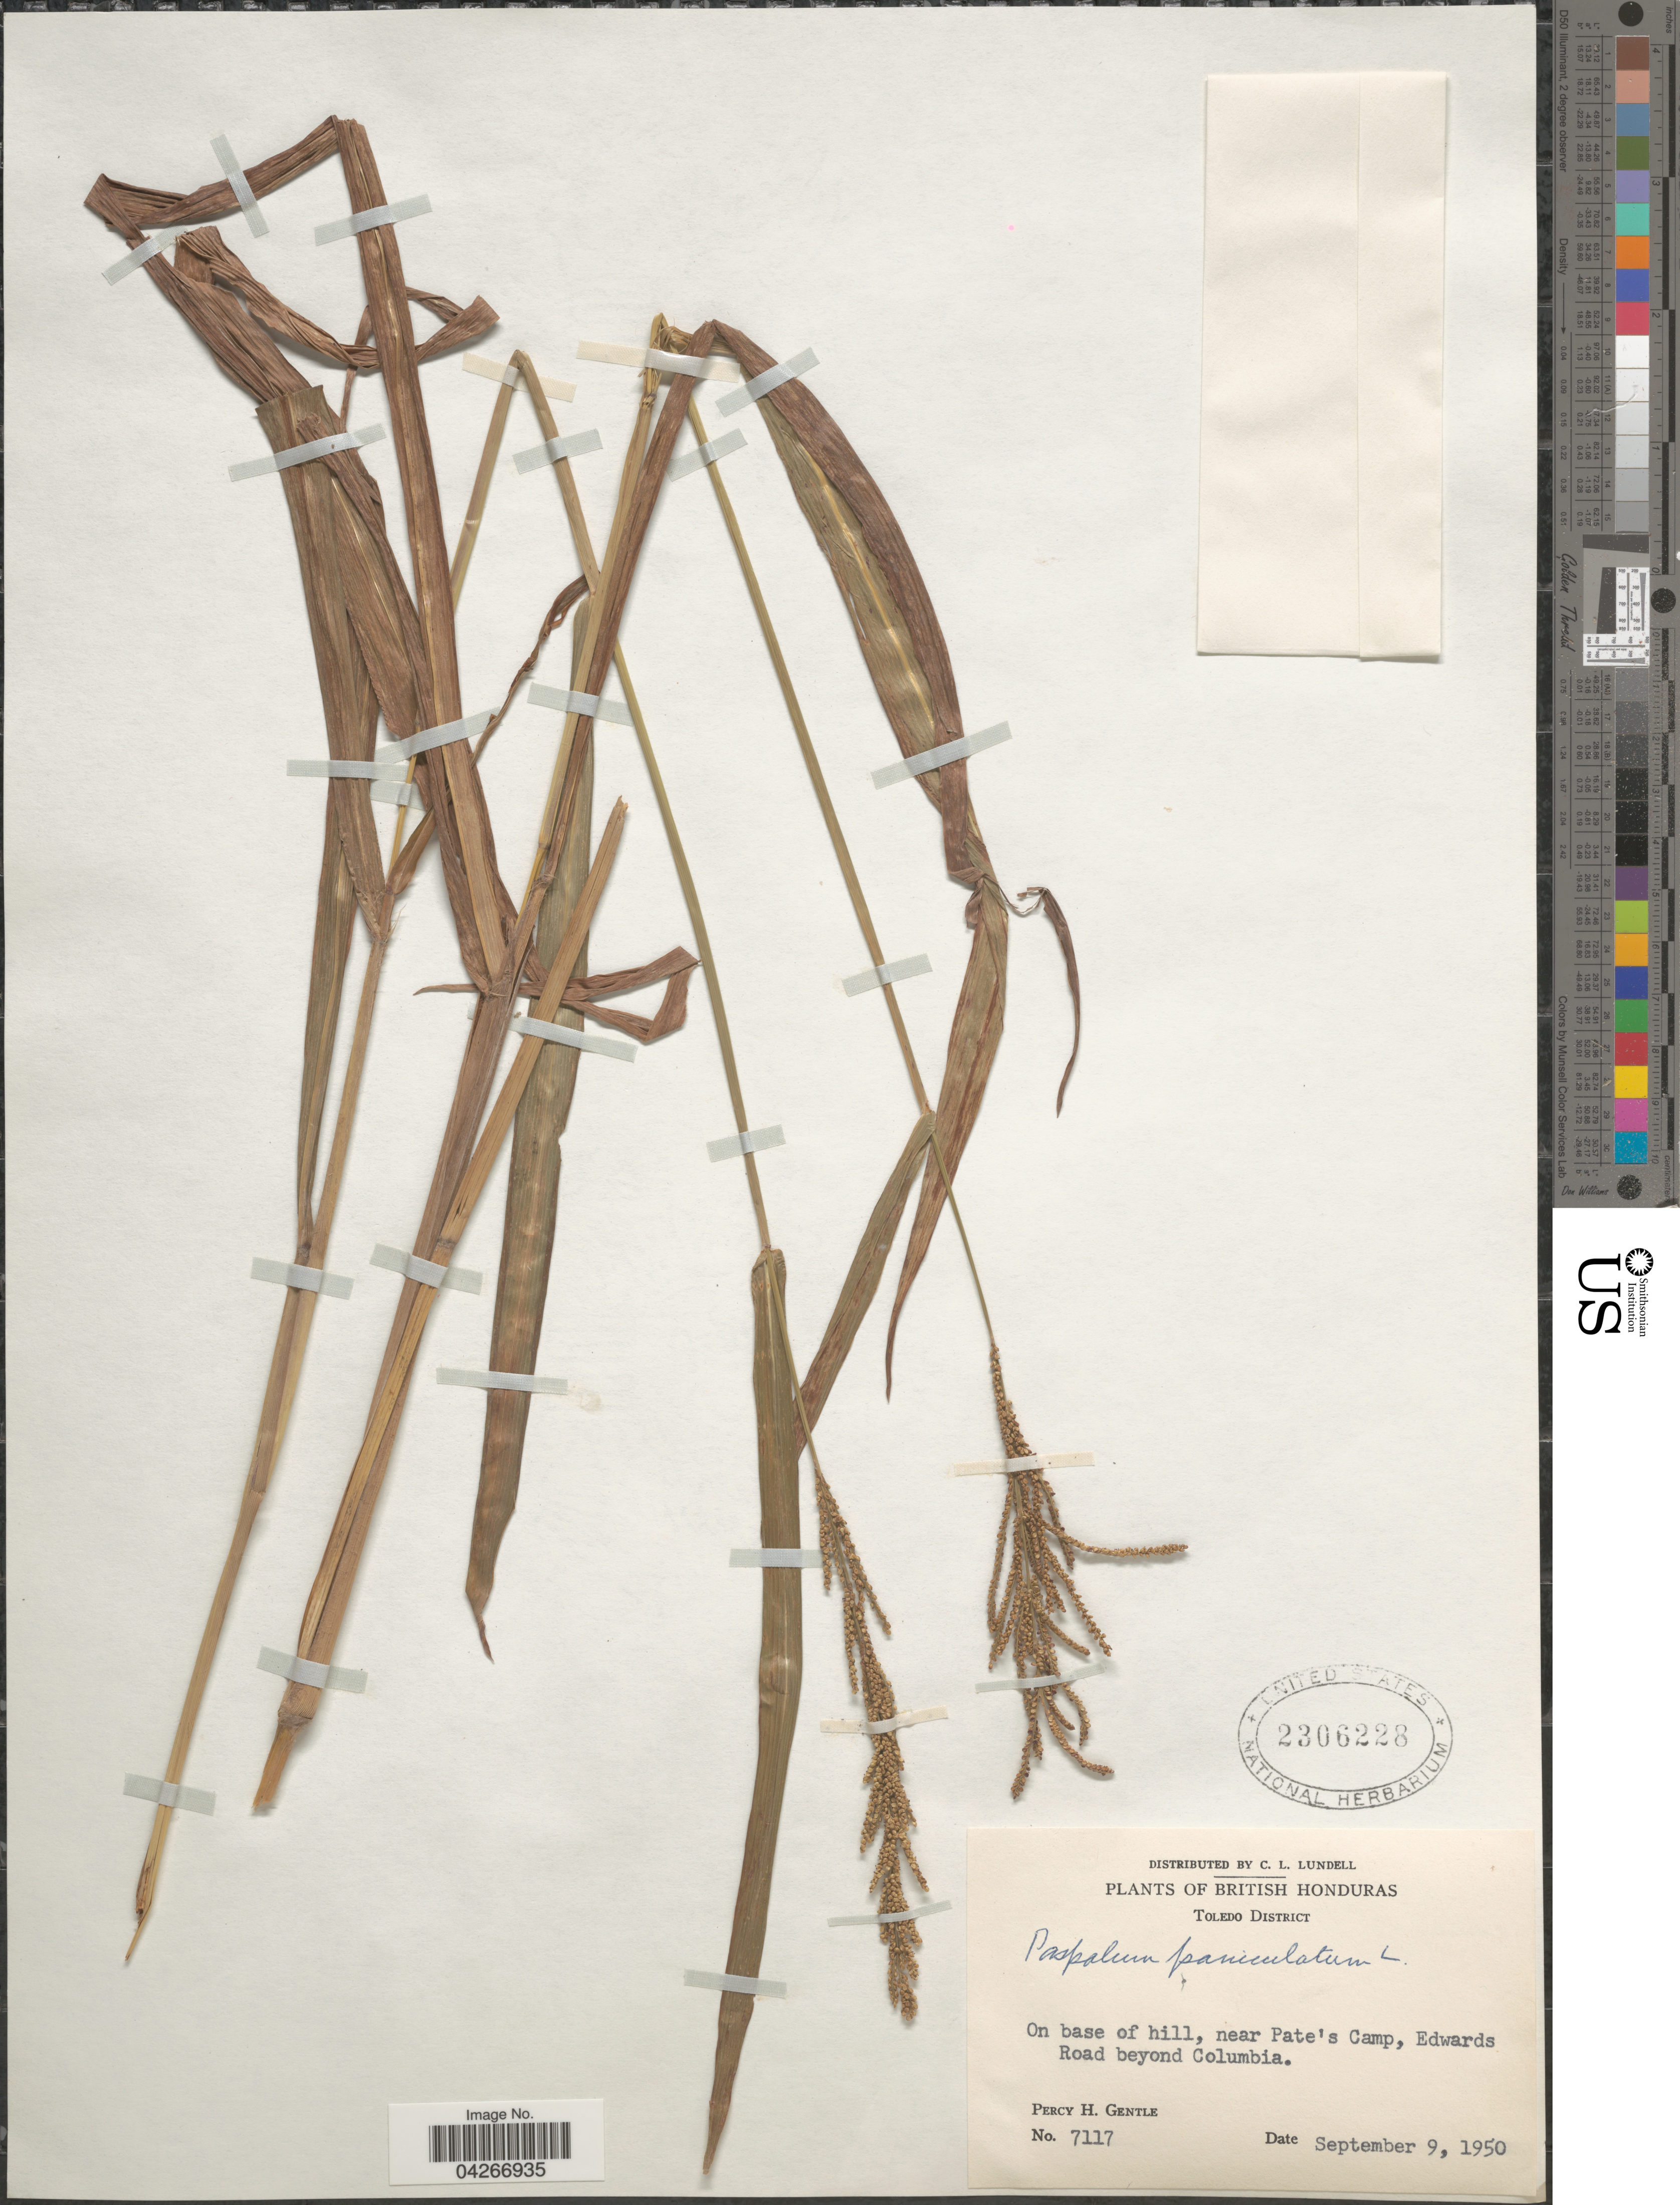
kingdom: Plantae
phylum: Tracheophyta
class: Liliopsida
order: Poales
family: Poaceae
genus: Paspalum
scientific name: Paspalum paniculatum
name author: L.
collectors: P. H. Gentle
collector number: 7117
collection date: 1950-09-09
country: Belize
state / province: Toledo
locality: British Honduras. Toledo District. On base of hill, near Pate's Camp, Edwards Road beyond Columbia.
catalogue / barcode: US 2306228